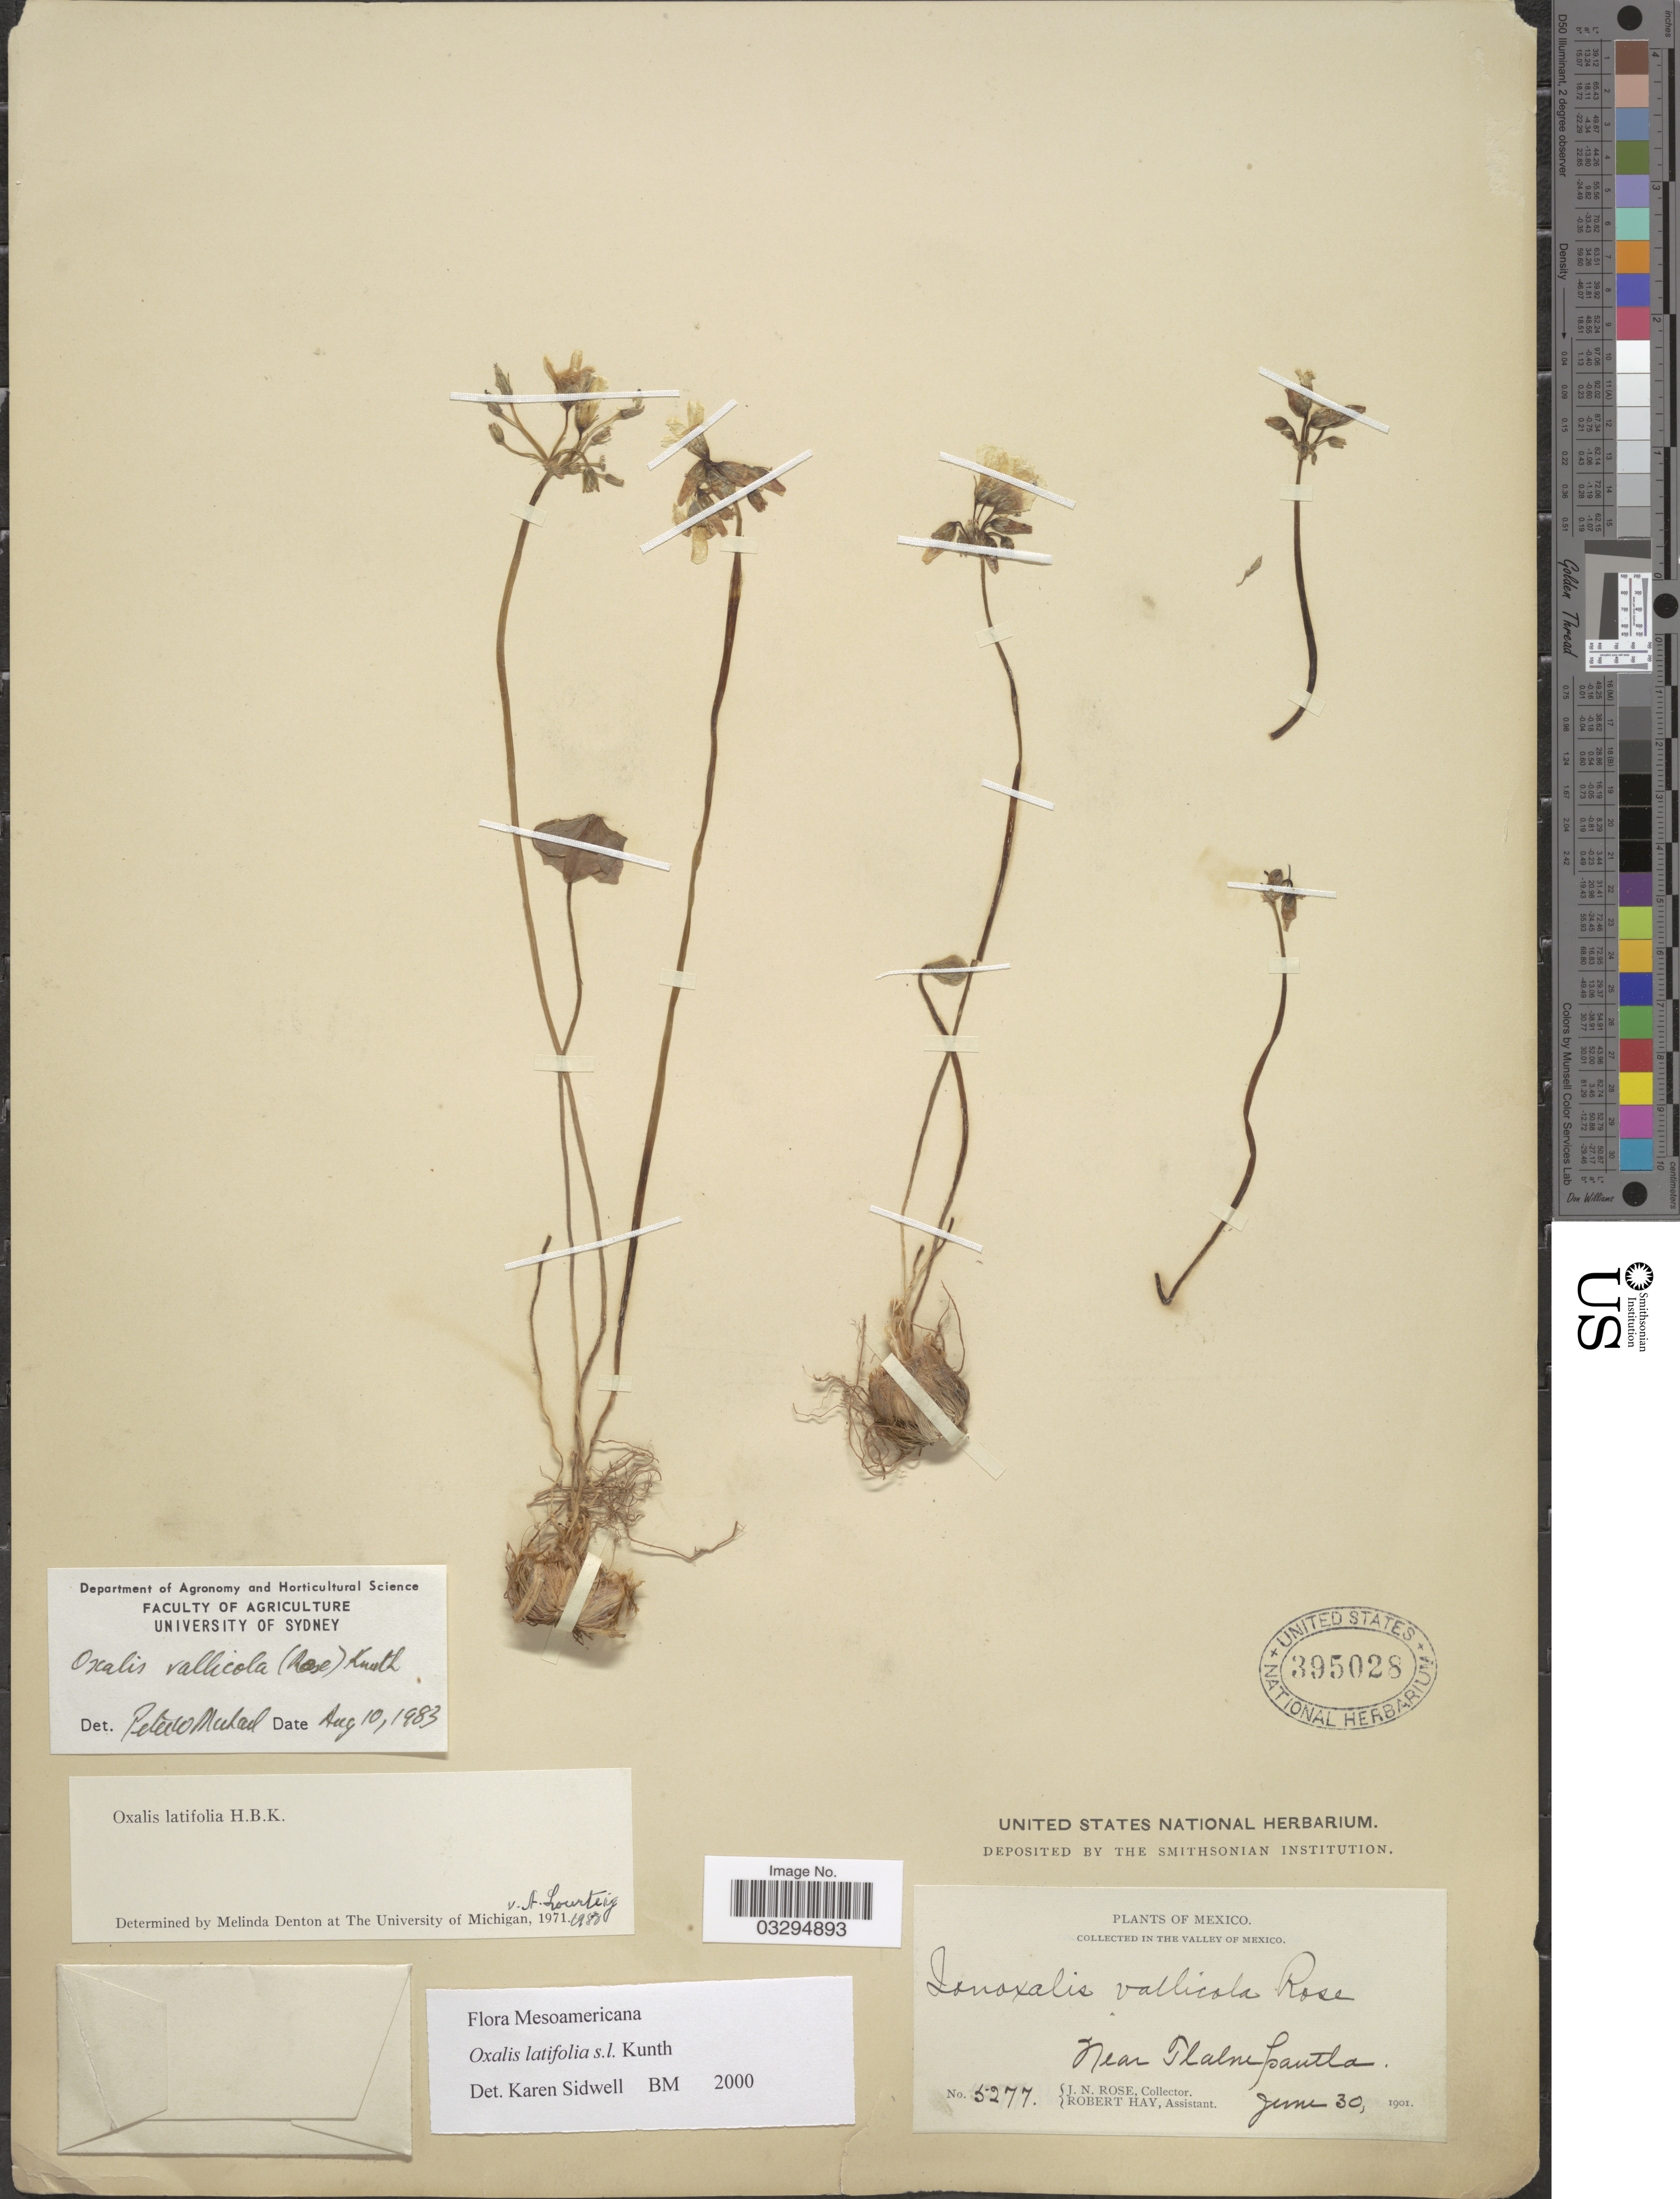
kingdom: Plantae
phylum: Tracheophyta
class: Magnoliopsida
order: Oxalidales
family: Oxalidaceae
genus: Oxalis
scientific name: Oxalis latifolia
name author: Kunth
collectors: J. N. Rose & R. Hay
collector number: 5277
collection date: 1901-06-30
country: Mexico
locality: In the Valley of Mexico. Near Tlalnepantla.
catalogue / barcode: US 395028